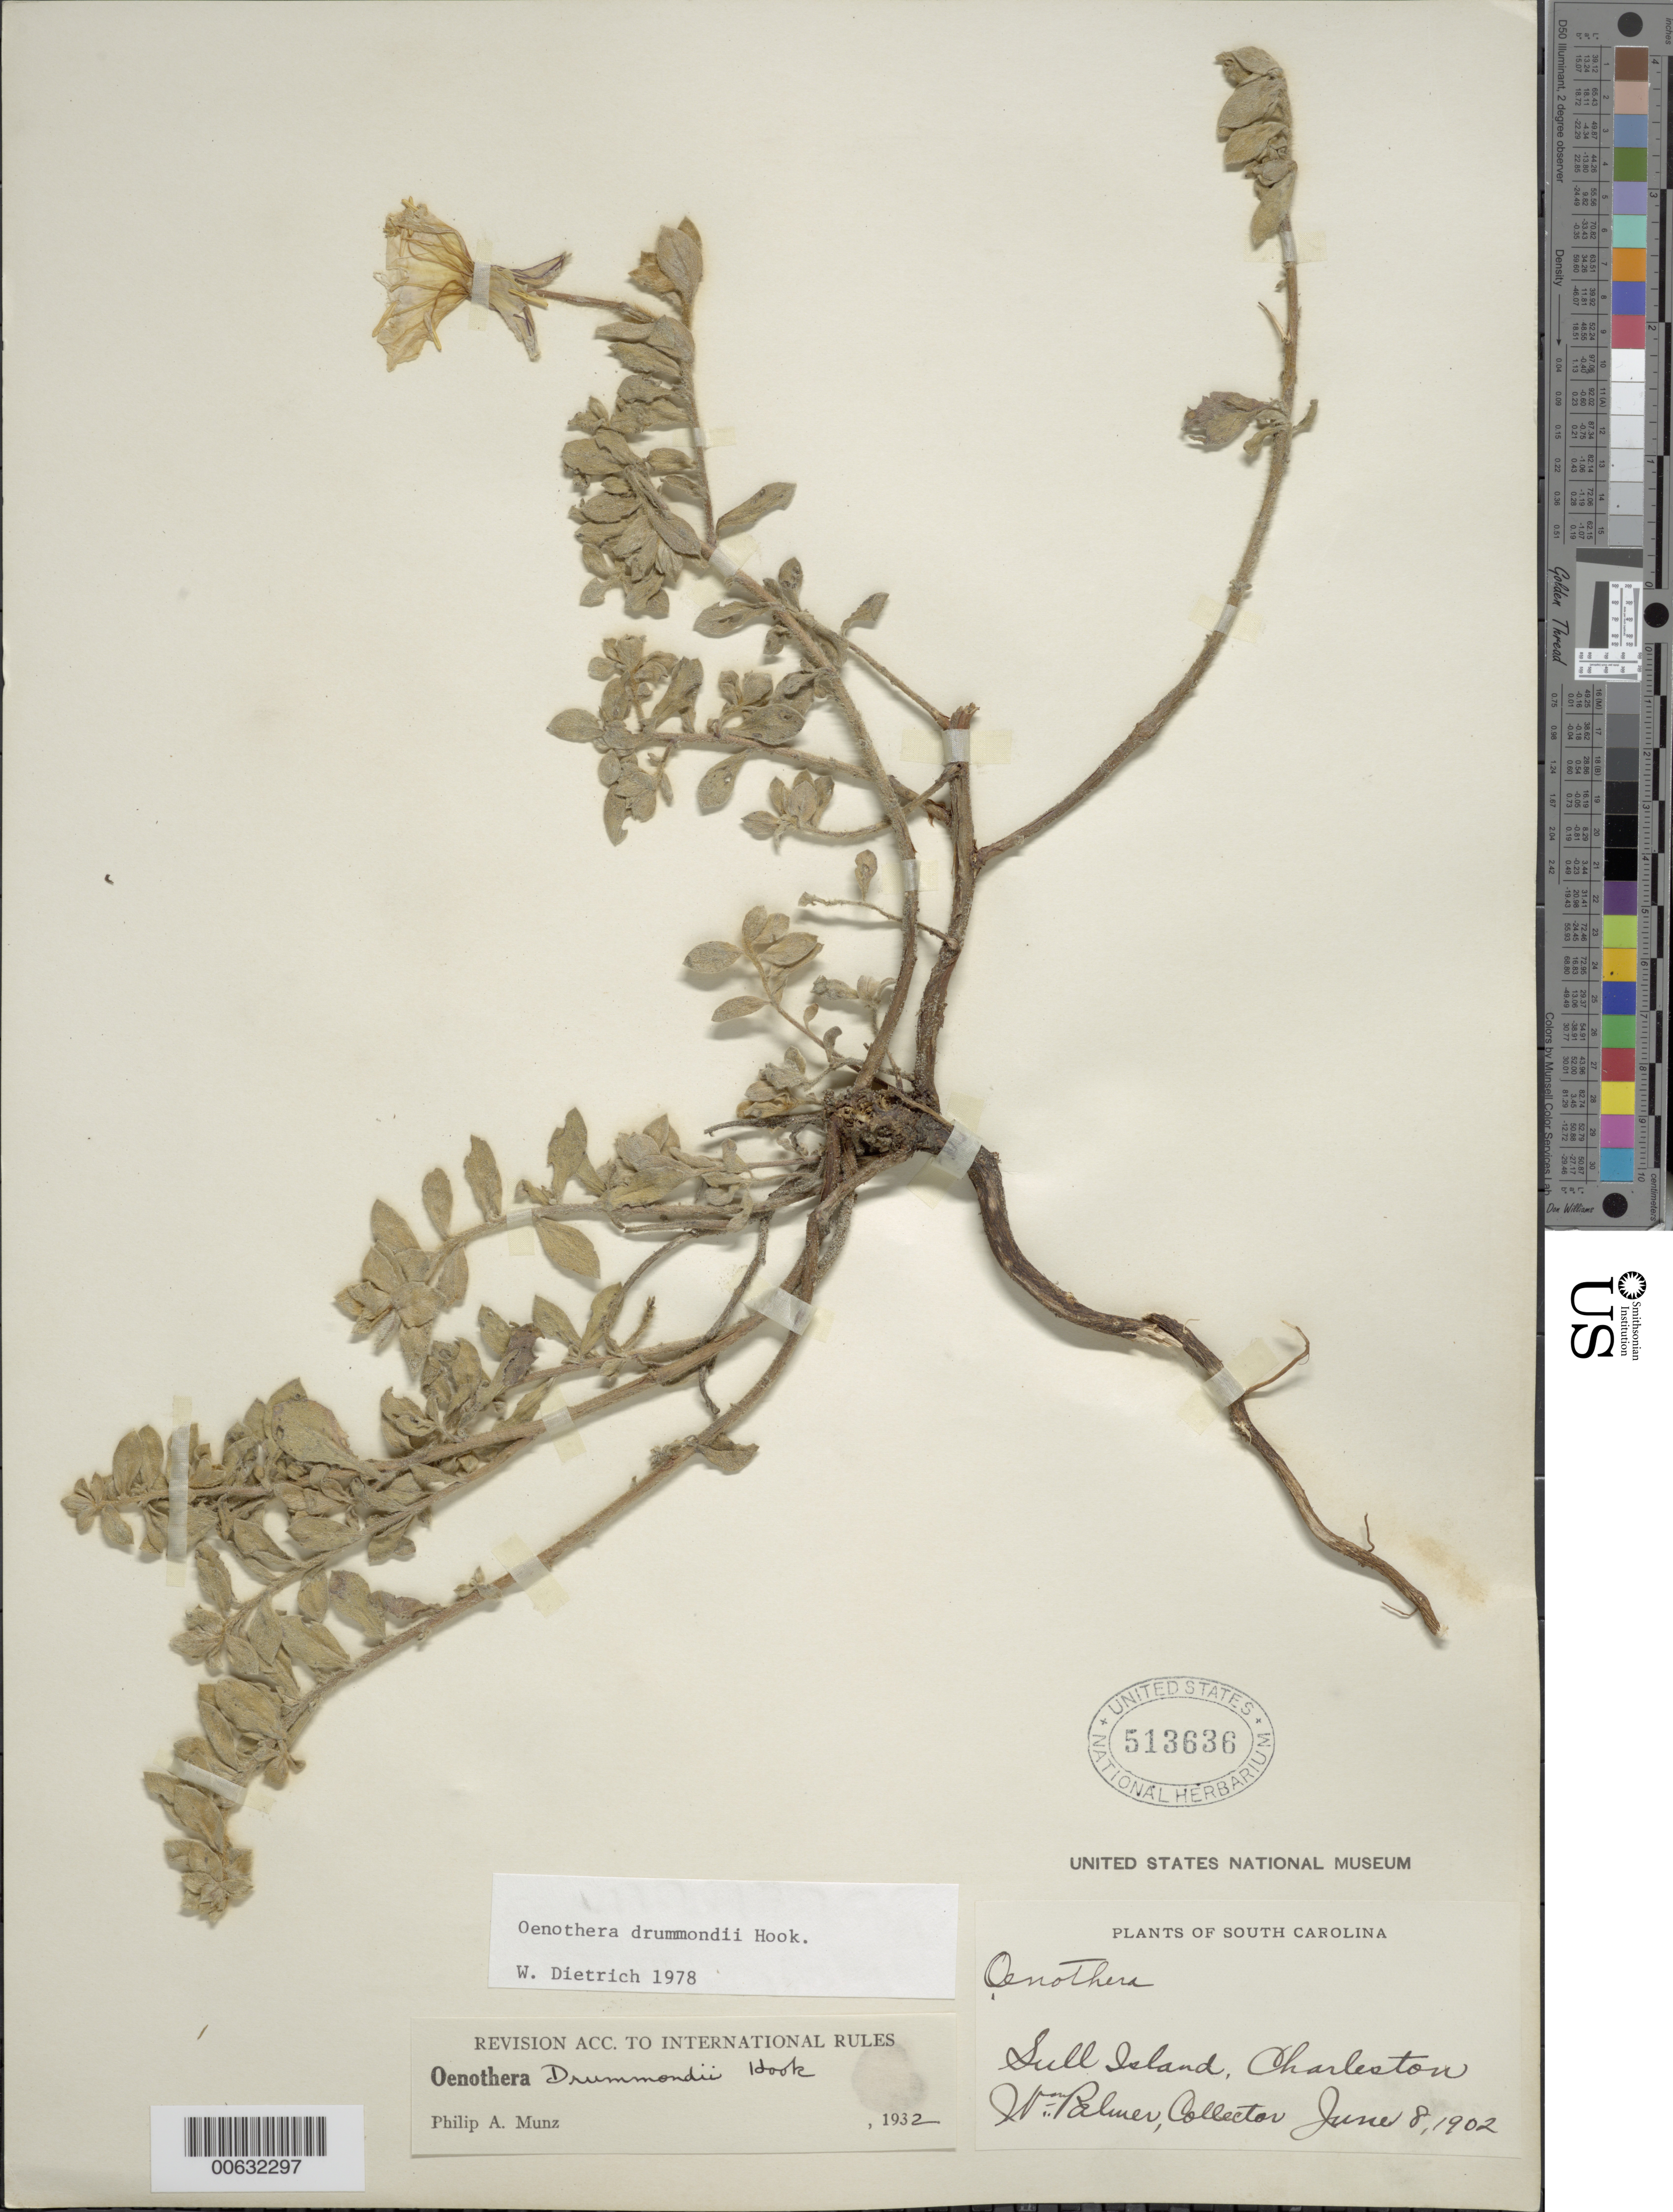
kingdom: Plantae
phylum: Tracheophyta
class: Magnoliopsida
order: Myrtales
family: Onagraceae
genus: Oenothera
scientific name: Oenothera drummondii subsp. drummondii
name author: Hook.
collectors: W. Palmer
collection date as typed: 08 Jun 1902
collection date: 1902-06-08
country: United States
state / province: South Carolina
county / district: Charleston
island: Sull Island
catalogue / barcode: US 513636